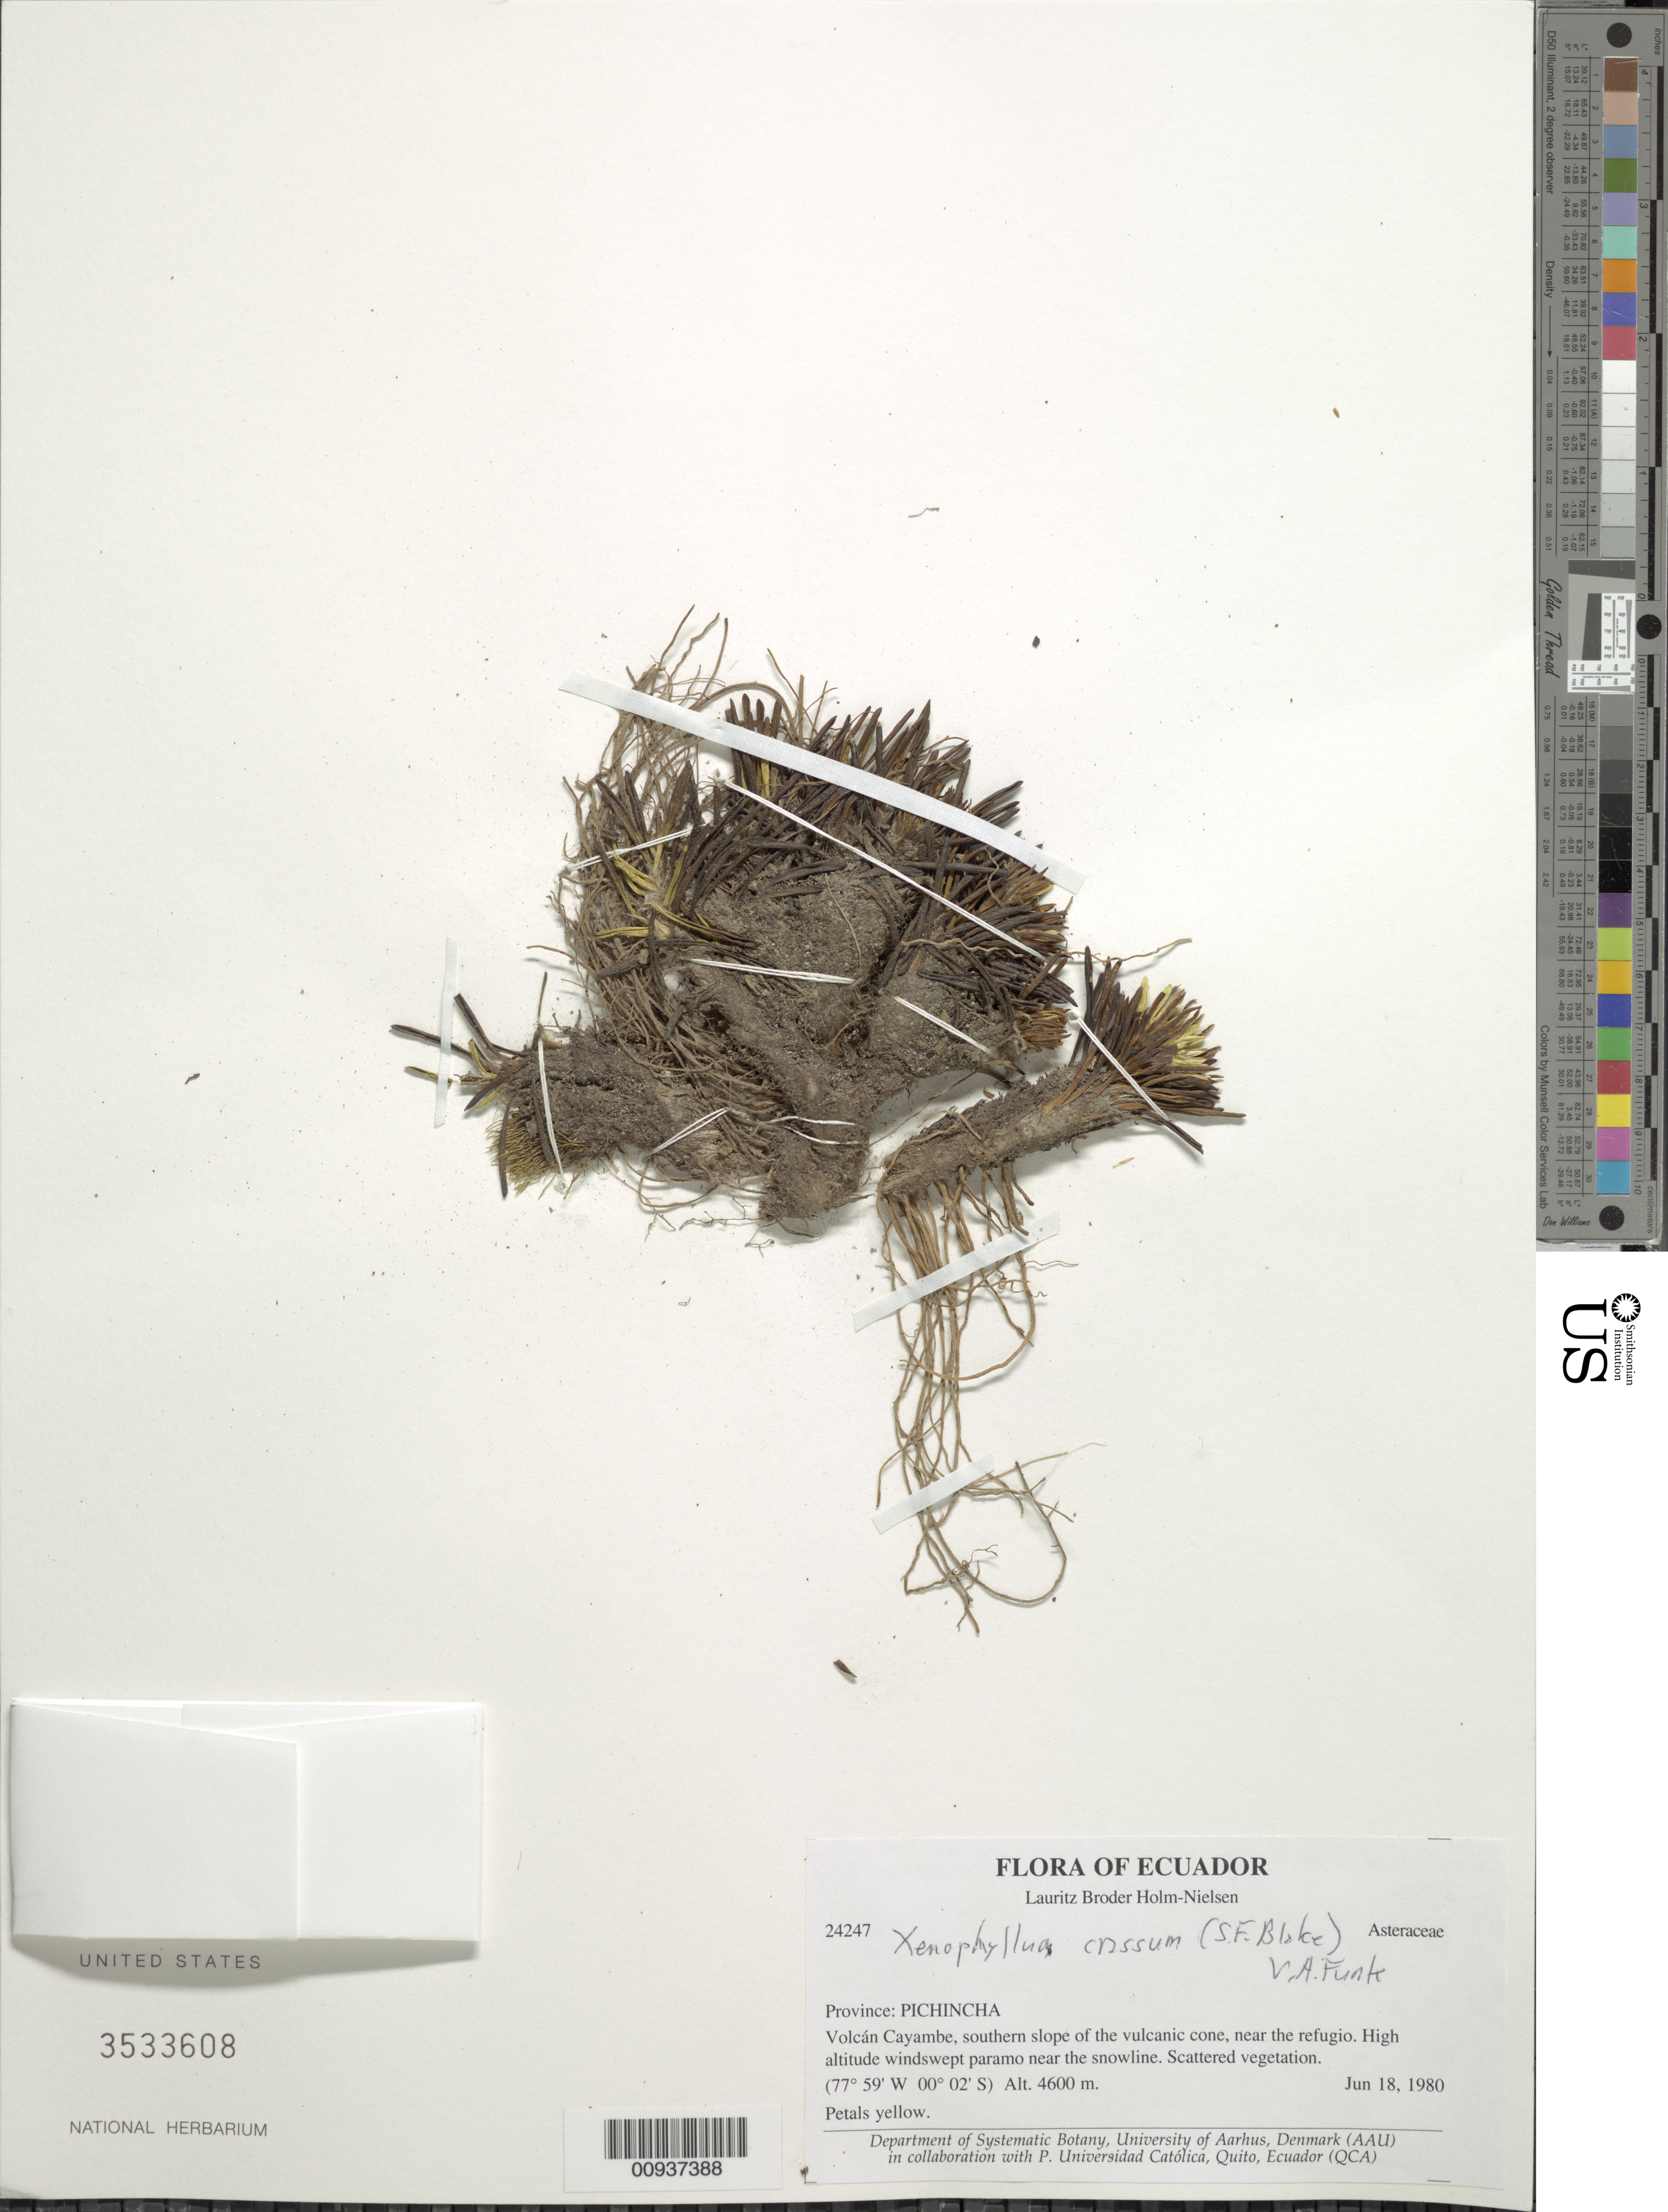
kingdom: Plantae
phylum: Tracheophyta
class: Magnoliopsida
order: Asterales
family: Asteraceae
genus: Werneria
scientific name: Werneria pumila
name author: Kunth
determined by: Calvo, Joel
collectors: L. B. Holm-Nielsen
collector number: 24247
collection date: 1980-06-18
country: Ecuador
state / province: Pichincha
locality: Volcán Cayambe, southern slope of volcanic cone, near the refugio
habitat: High altitude windswept páramo near the snowline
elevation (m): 4600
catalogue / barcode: US 3533608